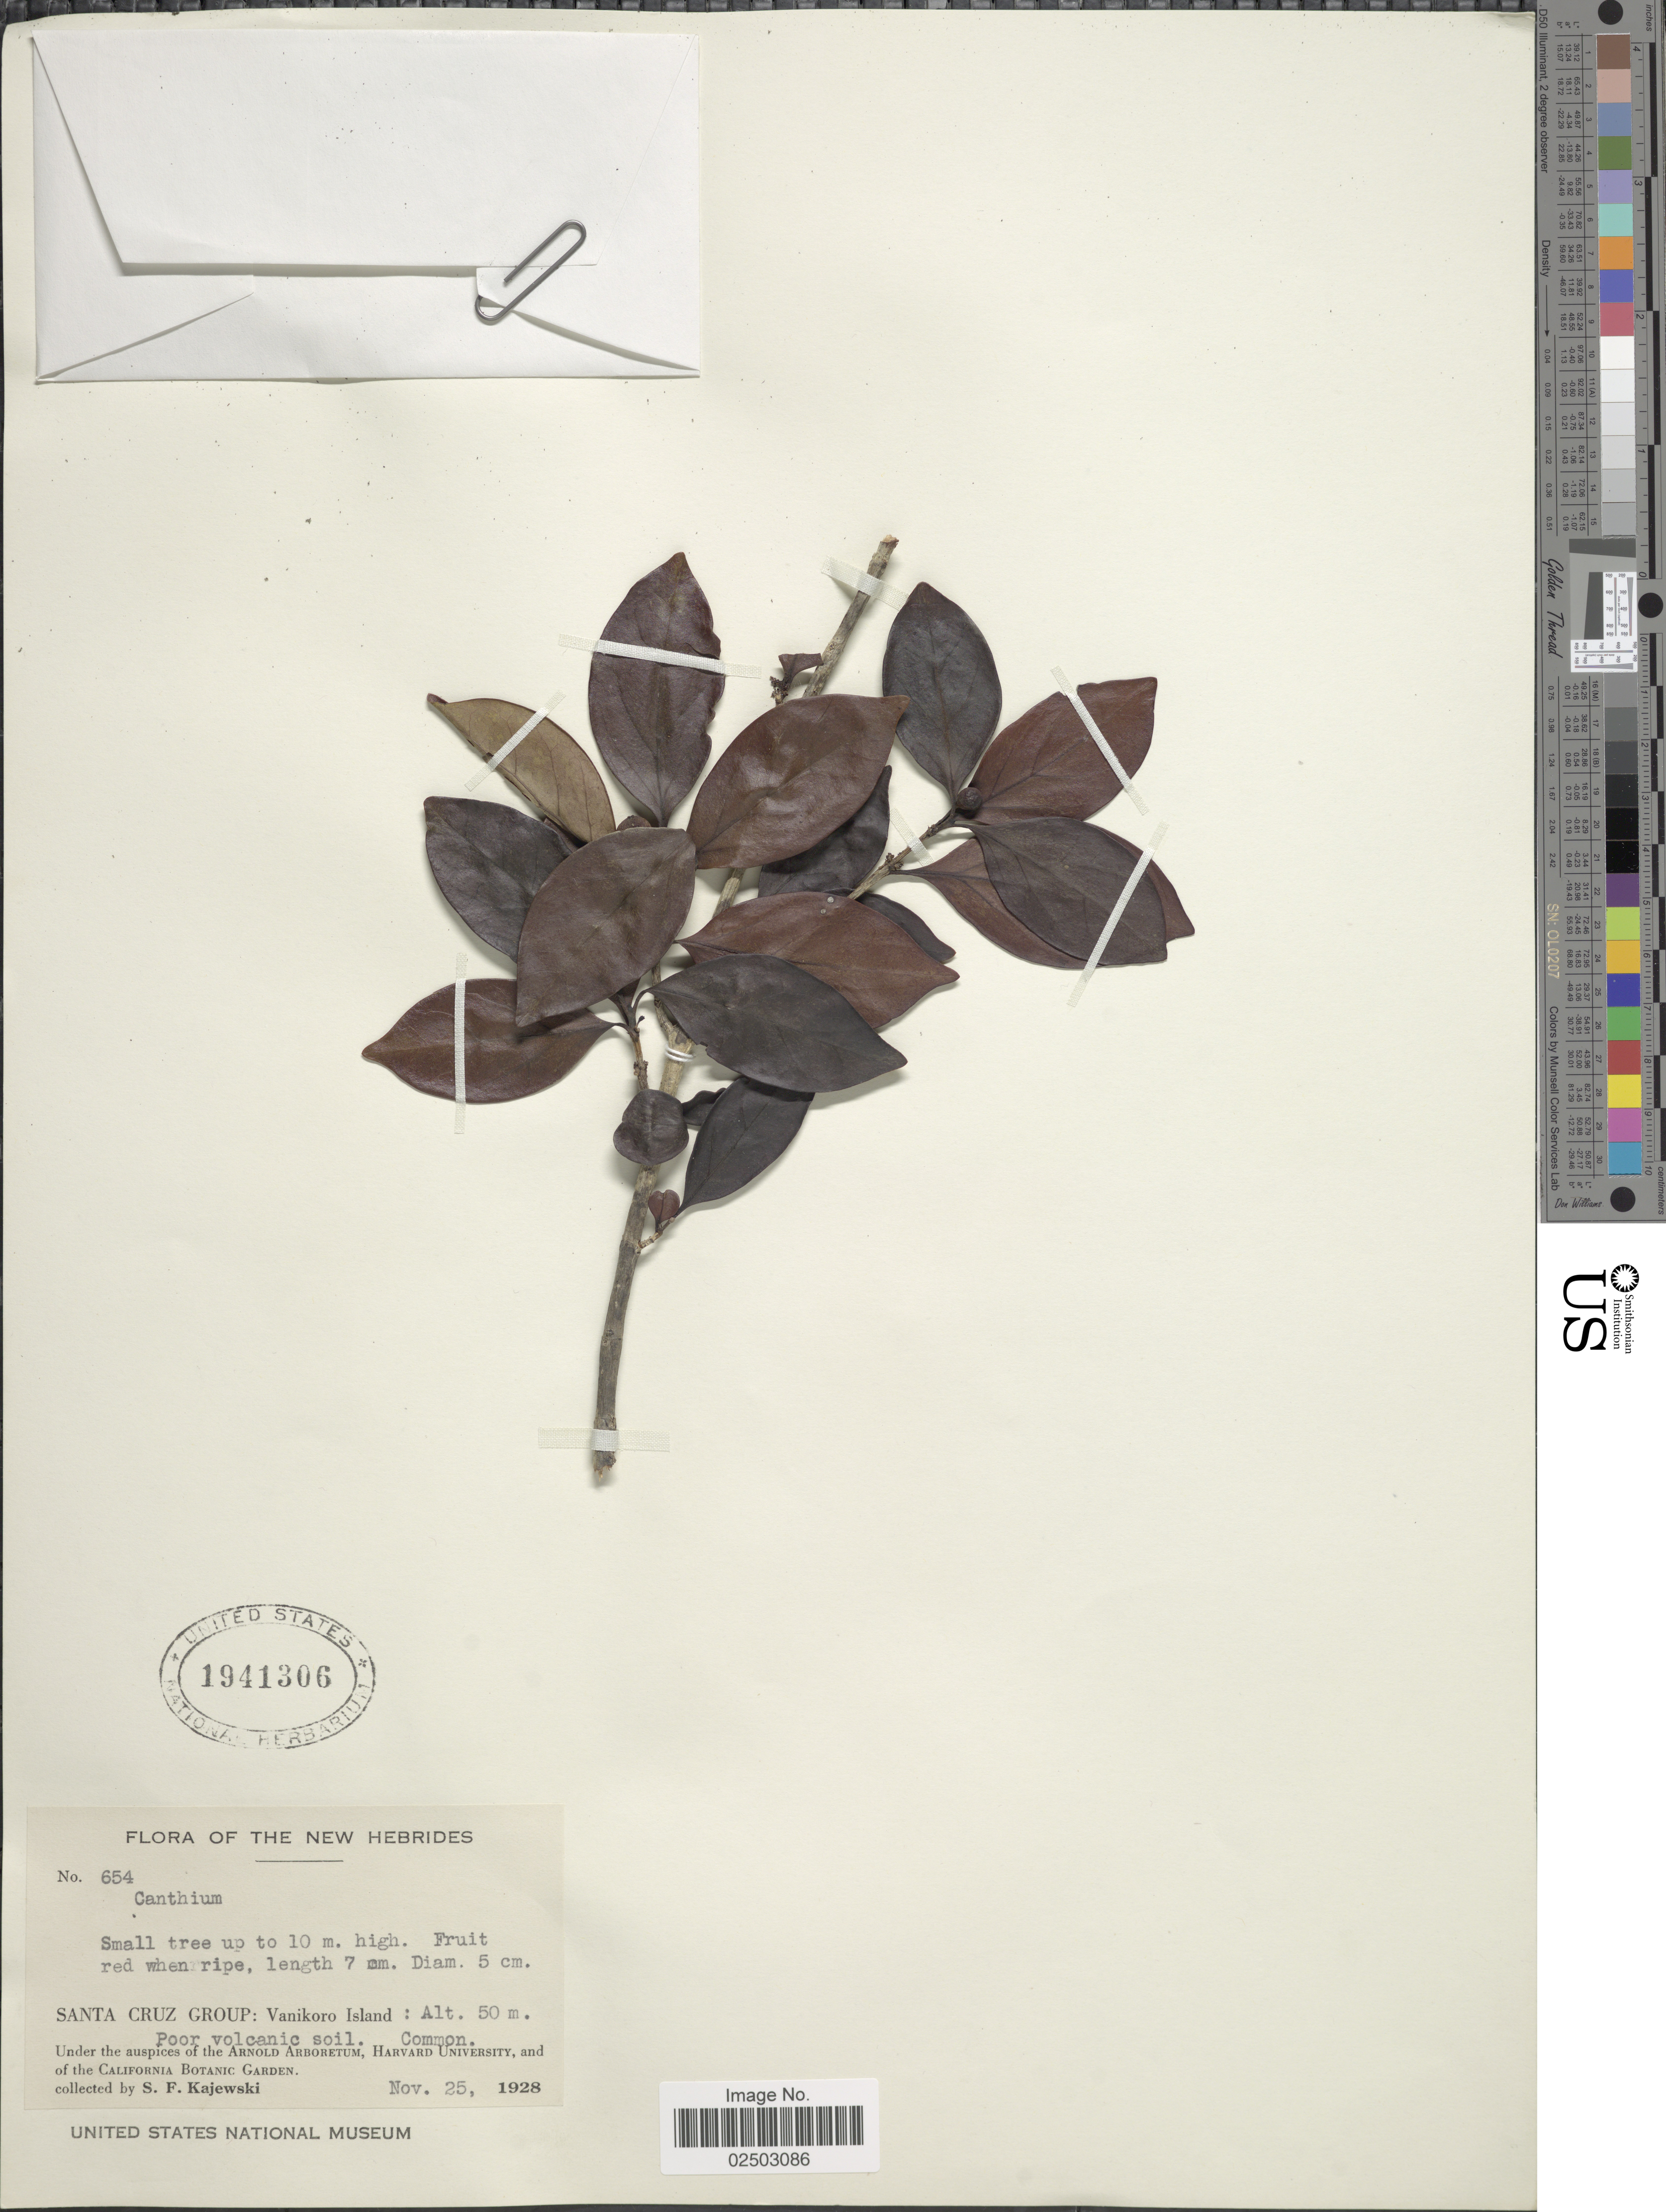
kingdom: Plantae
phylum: Tracheophyta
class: Magnoliopsida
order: Gentianales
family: Rubiaceae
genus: Bridsonia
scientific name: Bridsonia chamaedendrum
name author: (Kuntze) Verstraete & A.E. van Wyk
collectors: S. Kajewski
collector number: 654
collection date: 1928-11-25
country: Vanuatu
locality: New Hebridges, Santa Cruz Group: Vanikoro Island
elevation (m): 50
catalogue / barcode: US 1941306